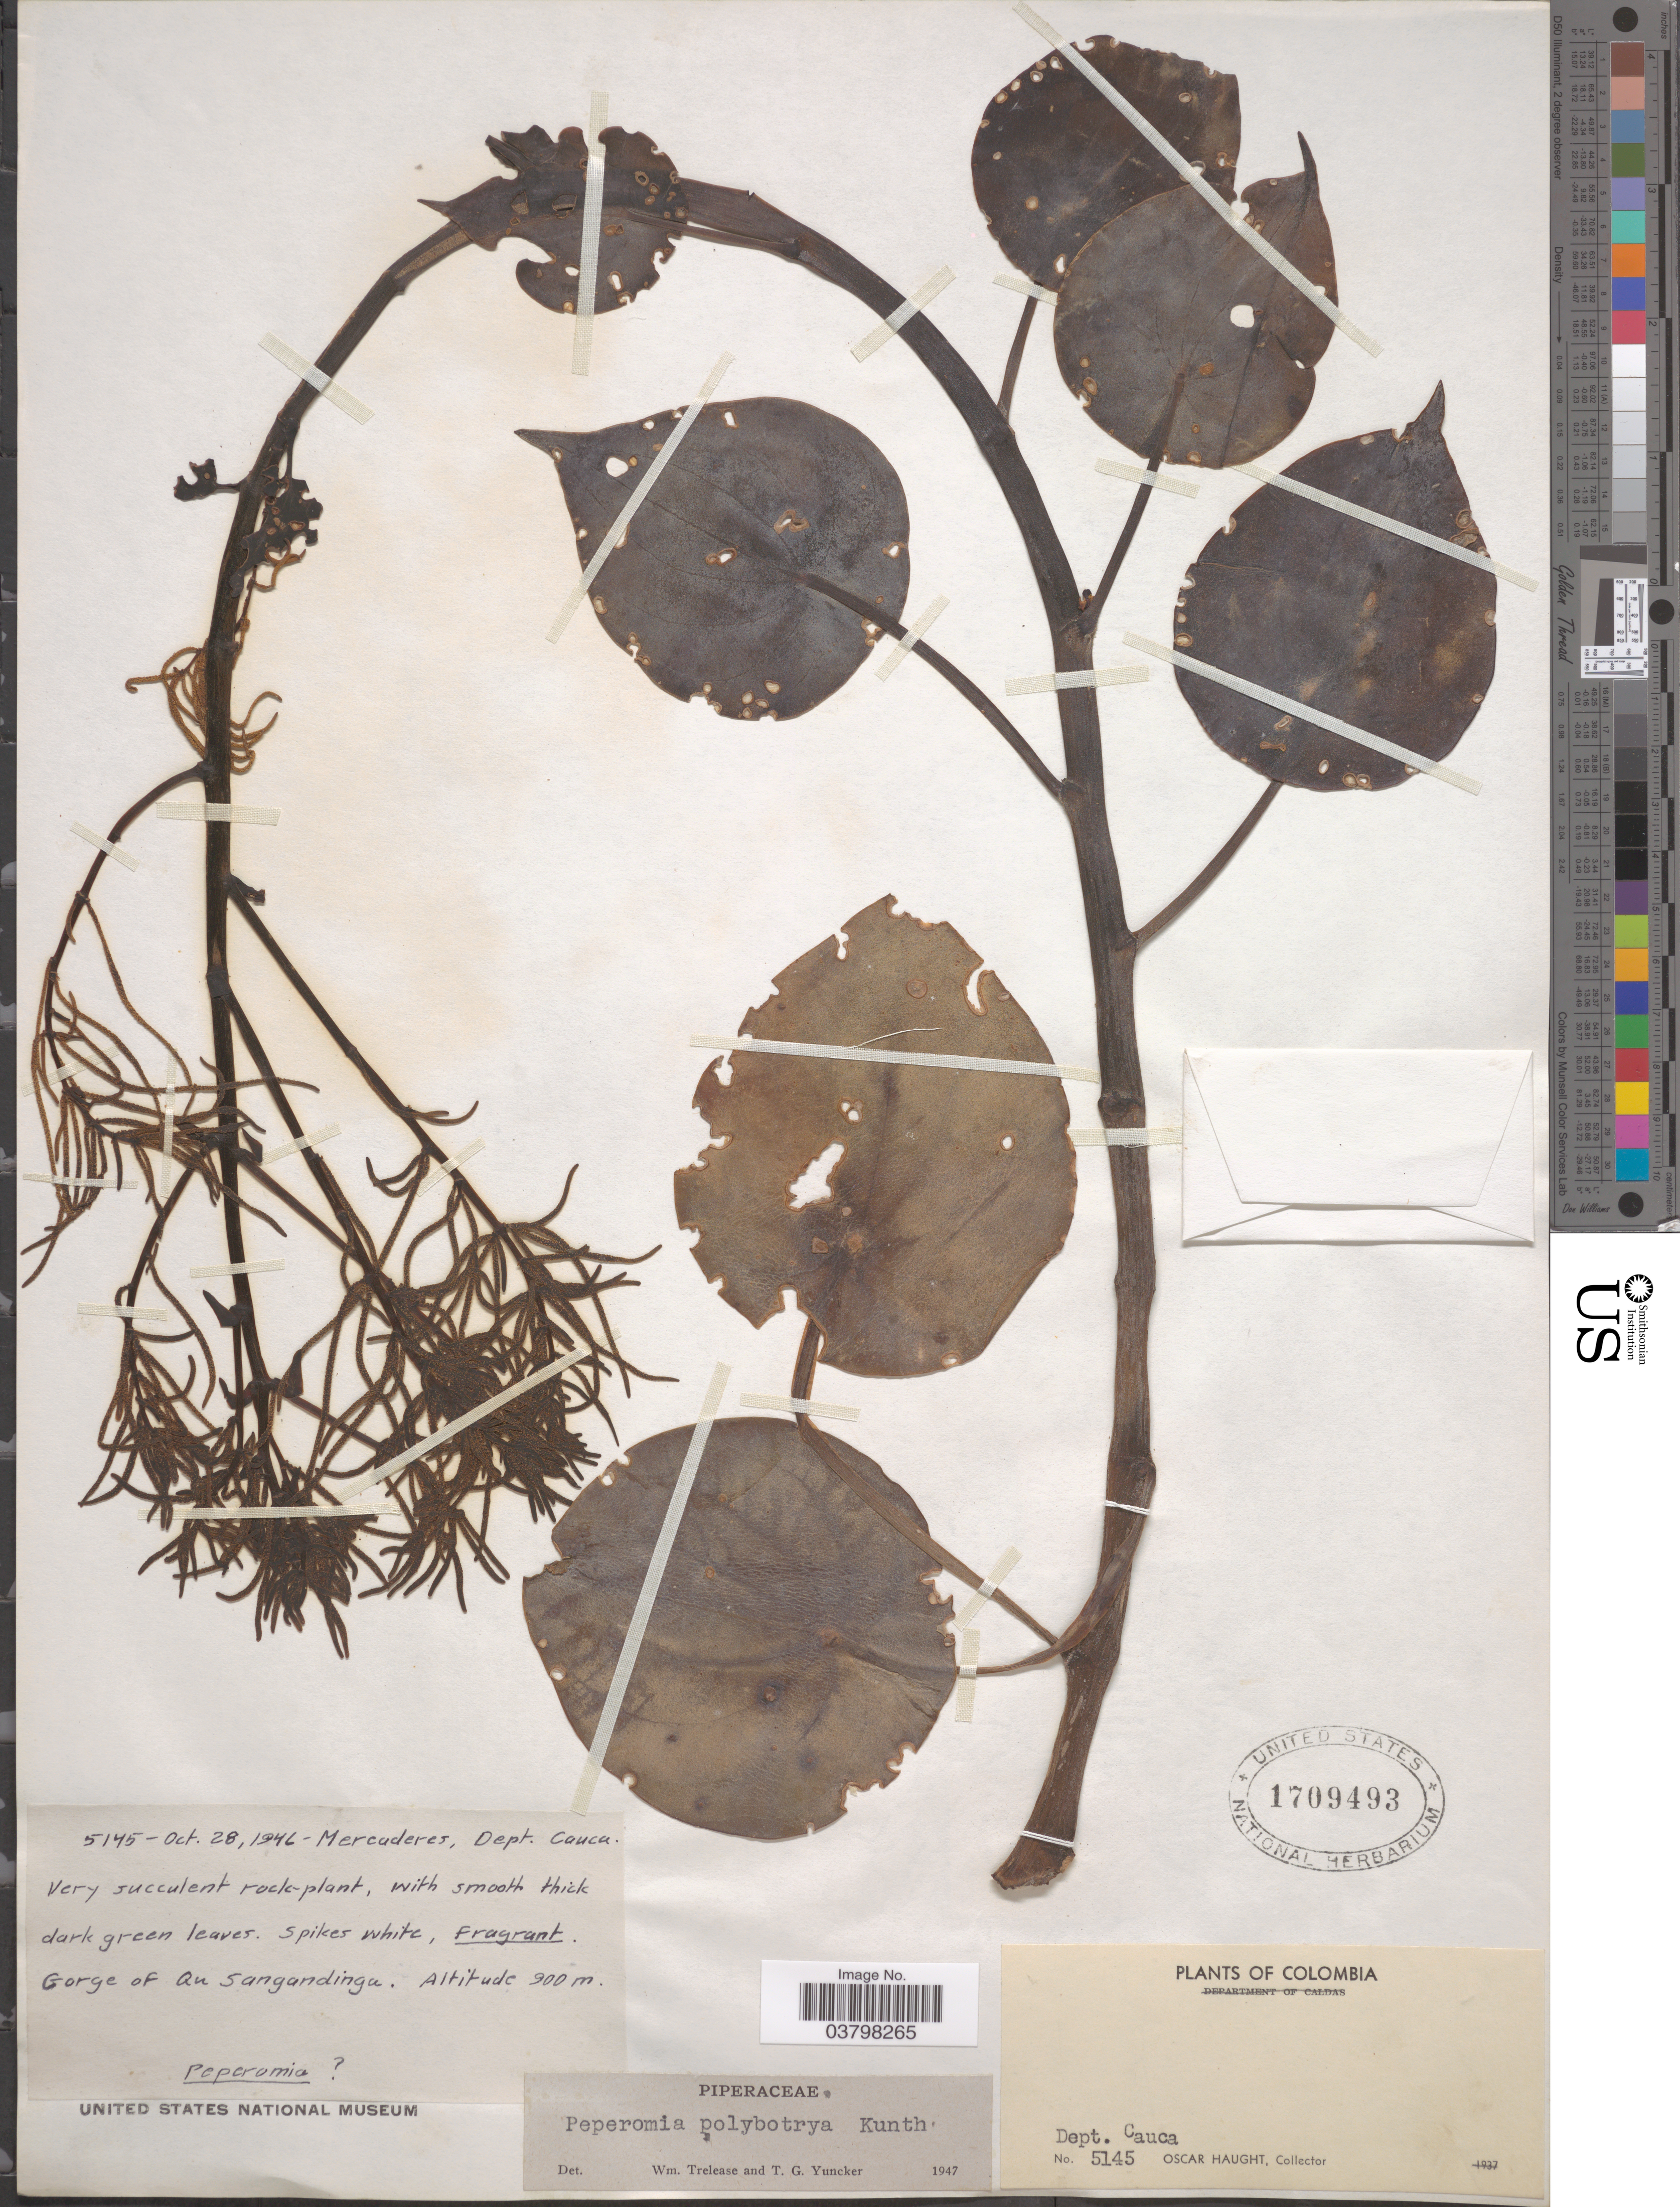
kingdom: Plantae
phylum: Tracheophyta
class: Magnoliopsida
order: Piperales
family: Piperaceae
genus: Peperomia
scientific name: Peperomia polybotrya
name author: Kunth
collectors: O. L. Haught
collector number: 5145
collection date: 1946-10-28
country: Colombia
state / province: Cauca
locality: Mercuderes, Dept. Cauca. Gorge of An Sangandinga.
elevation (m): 900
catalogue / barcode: US 1709493